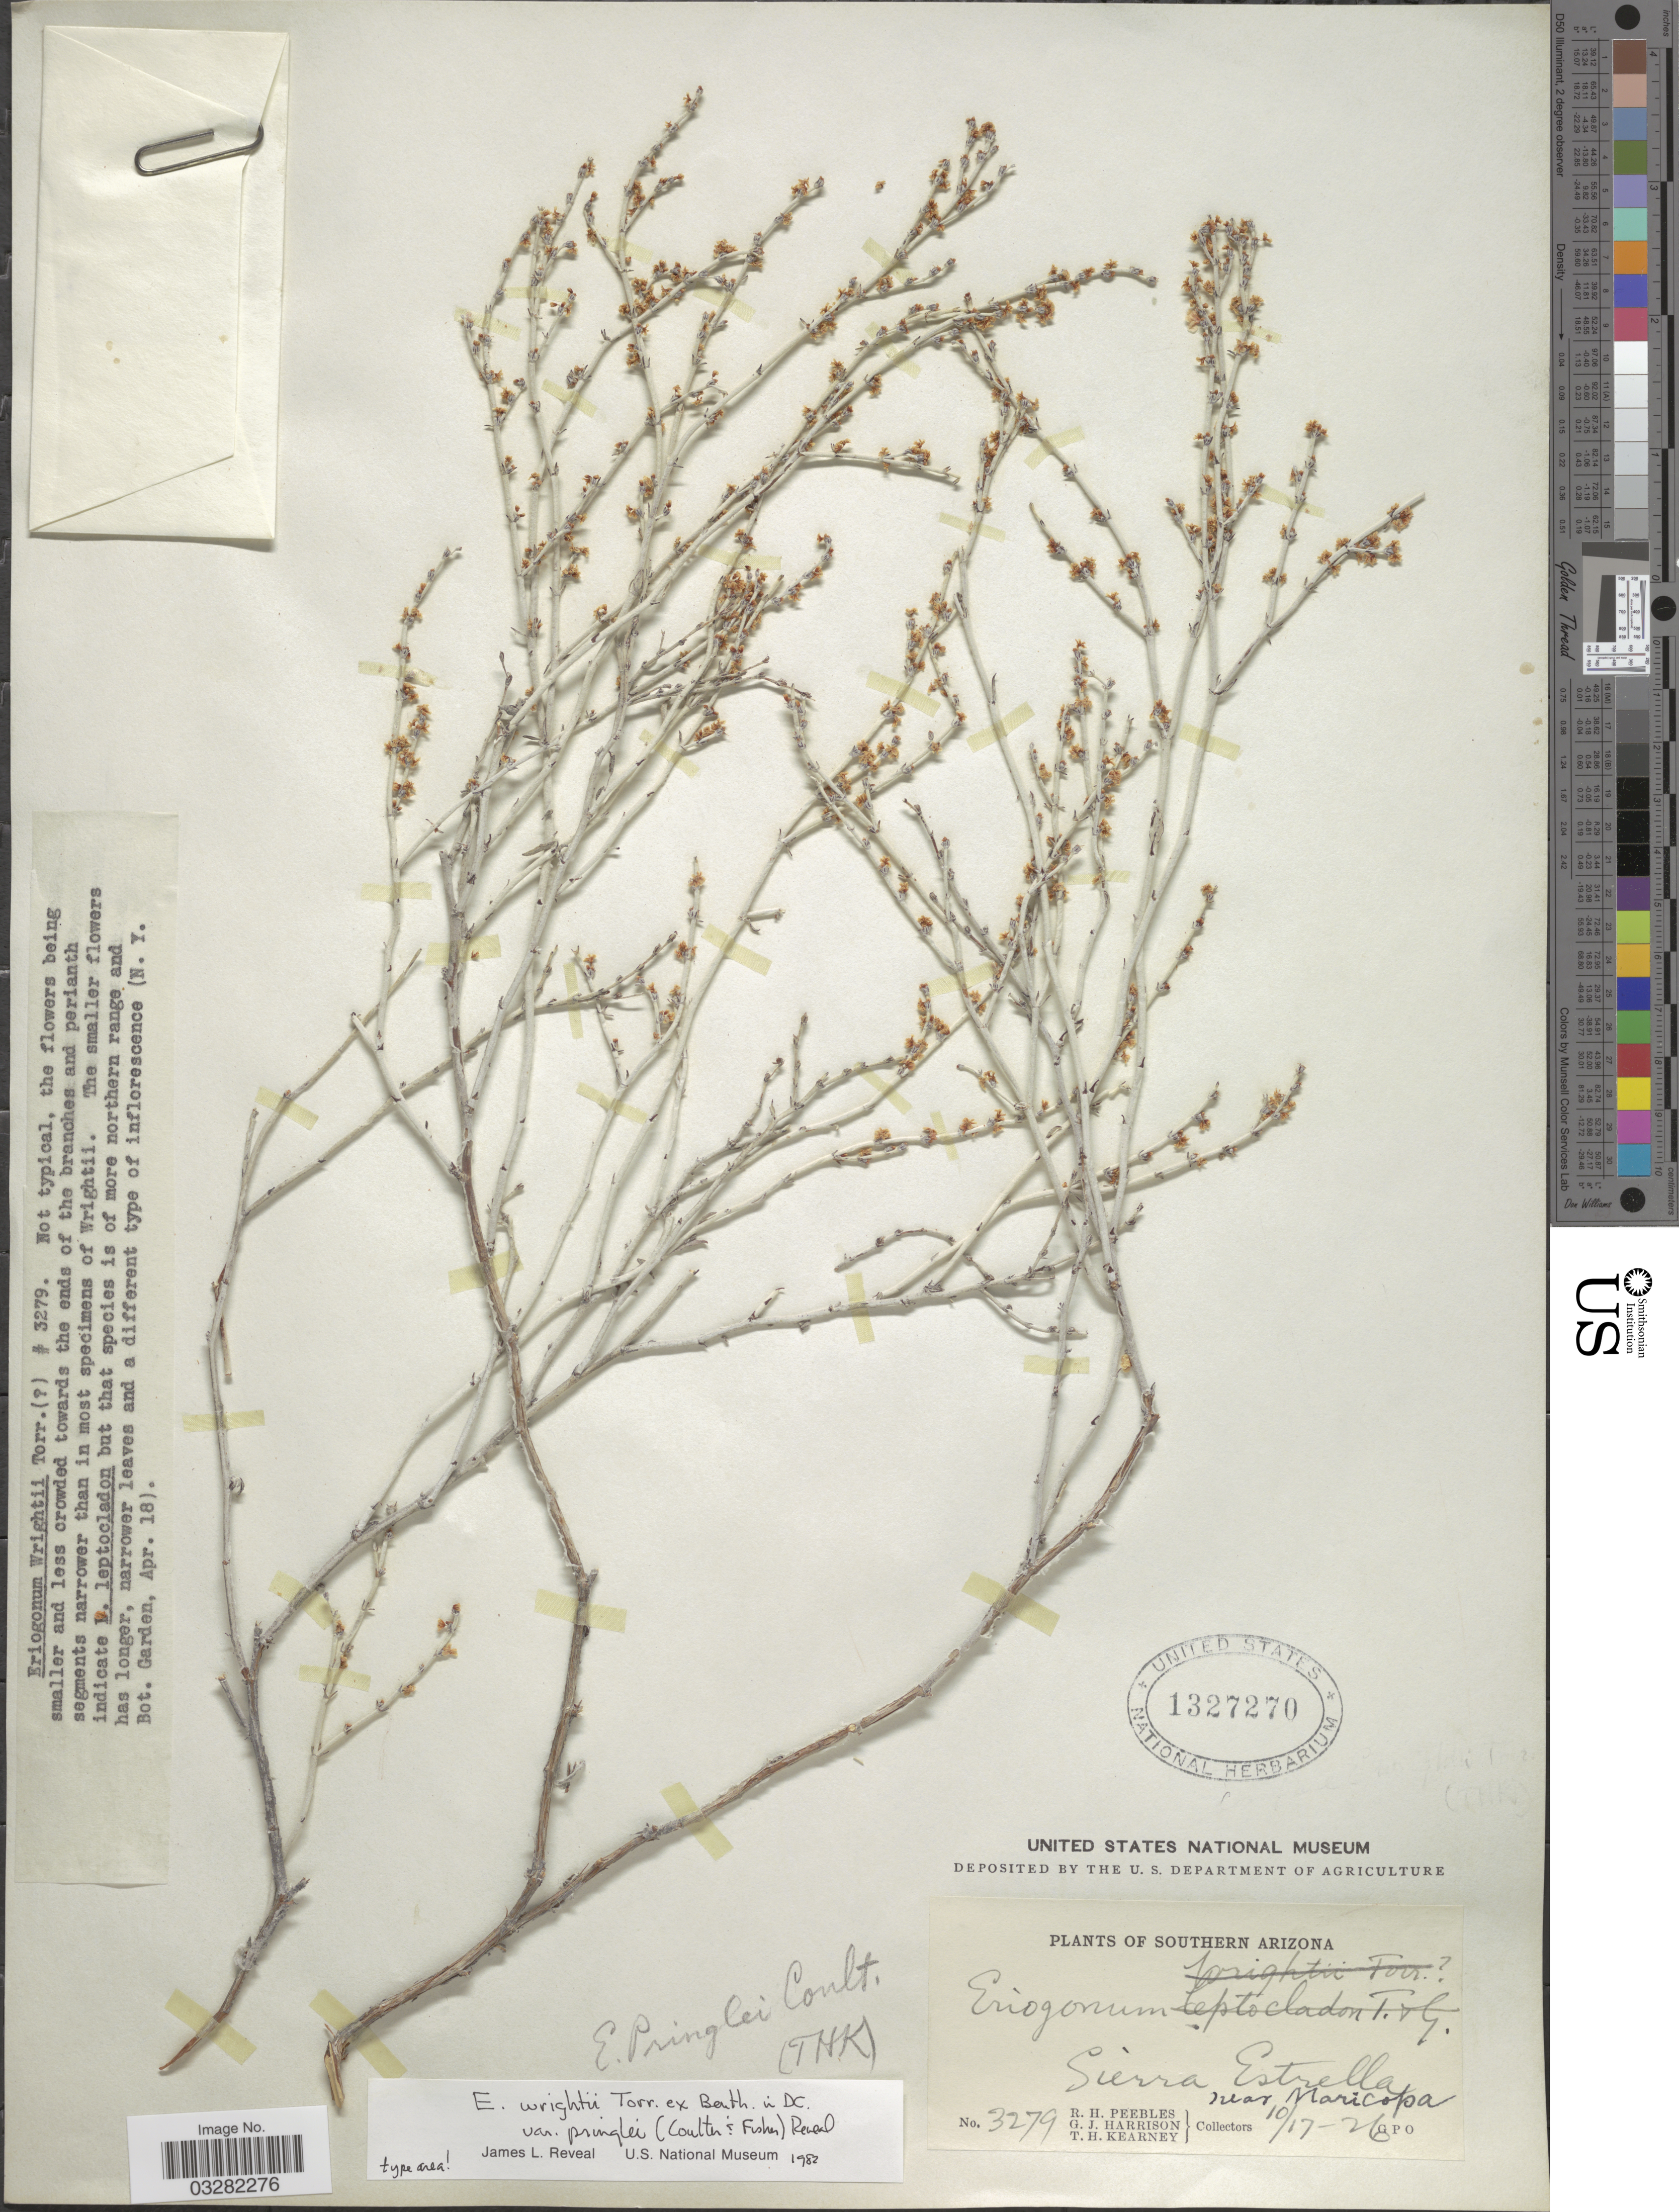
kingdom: Plantae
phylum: Tracheophyta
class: Magnoliopsida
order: Caryophyllales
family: Polygonaceae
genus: Eriogonum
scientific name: Eriogonum wrightii var. pringlei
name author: (J.M. Coult. & Fisher) Reveal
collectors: R. H. Peebles, G. J. Harrison & T. H. Kearney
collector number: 3279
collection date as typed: Transcribed d/m/y: 17/10/26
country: United States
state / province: Arizona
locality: Southern Arizona. Sierra Estrella, near Maricopa.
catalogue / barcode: US 1327270